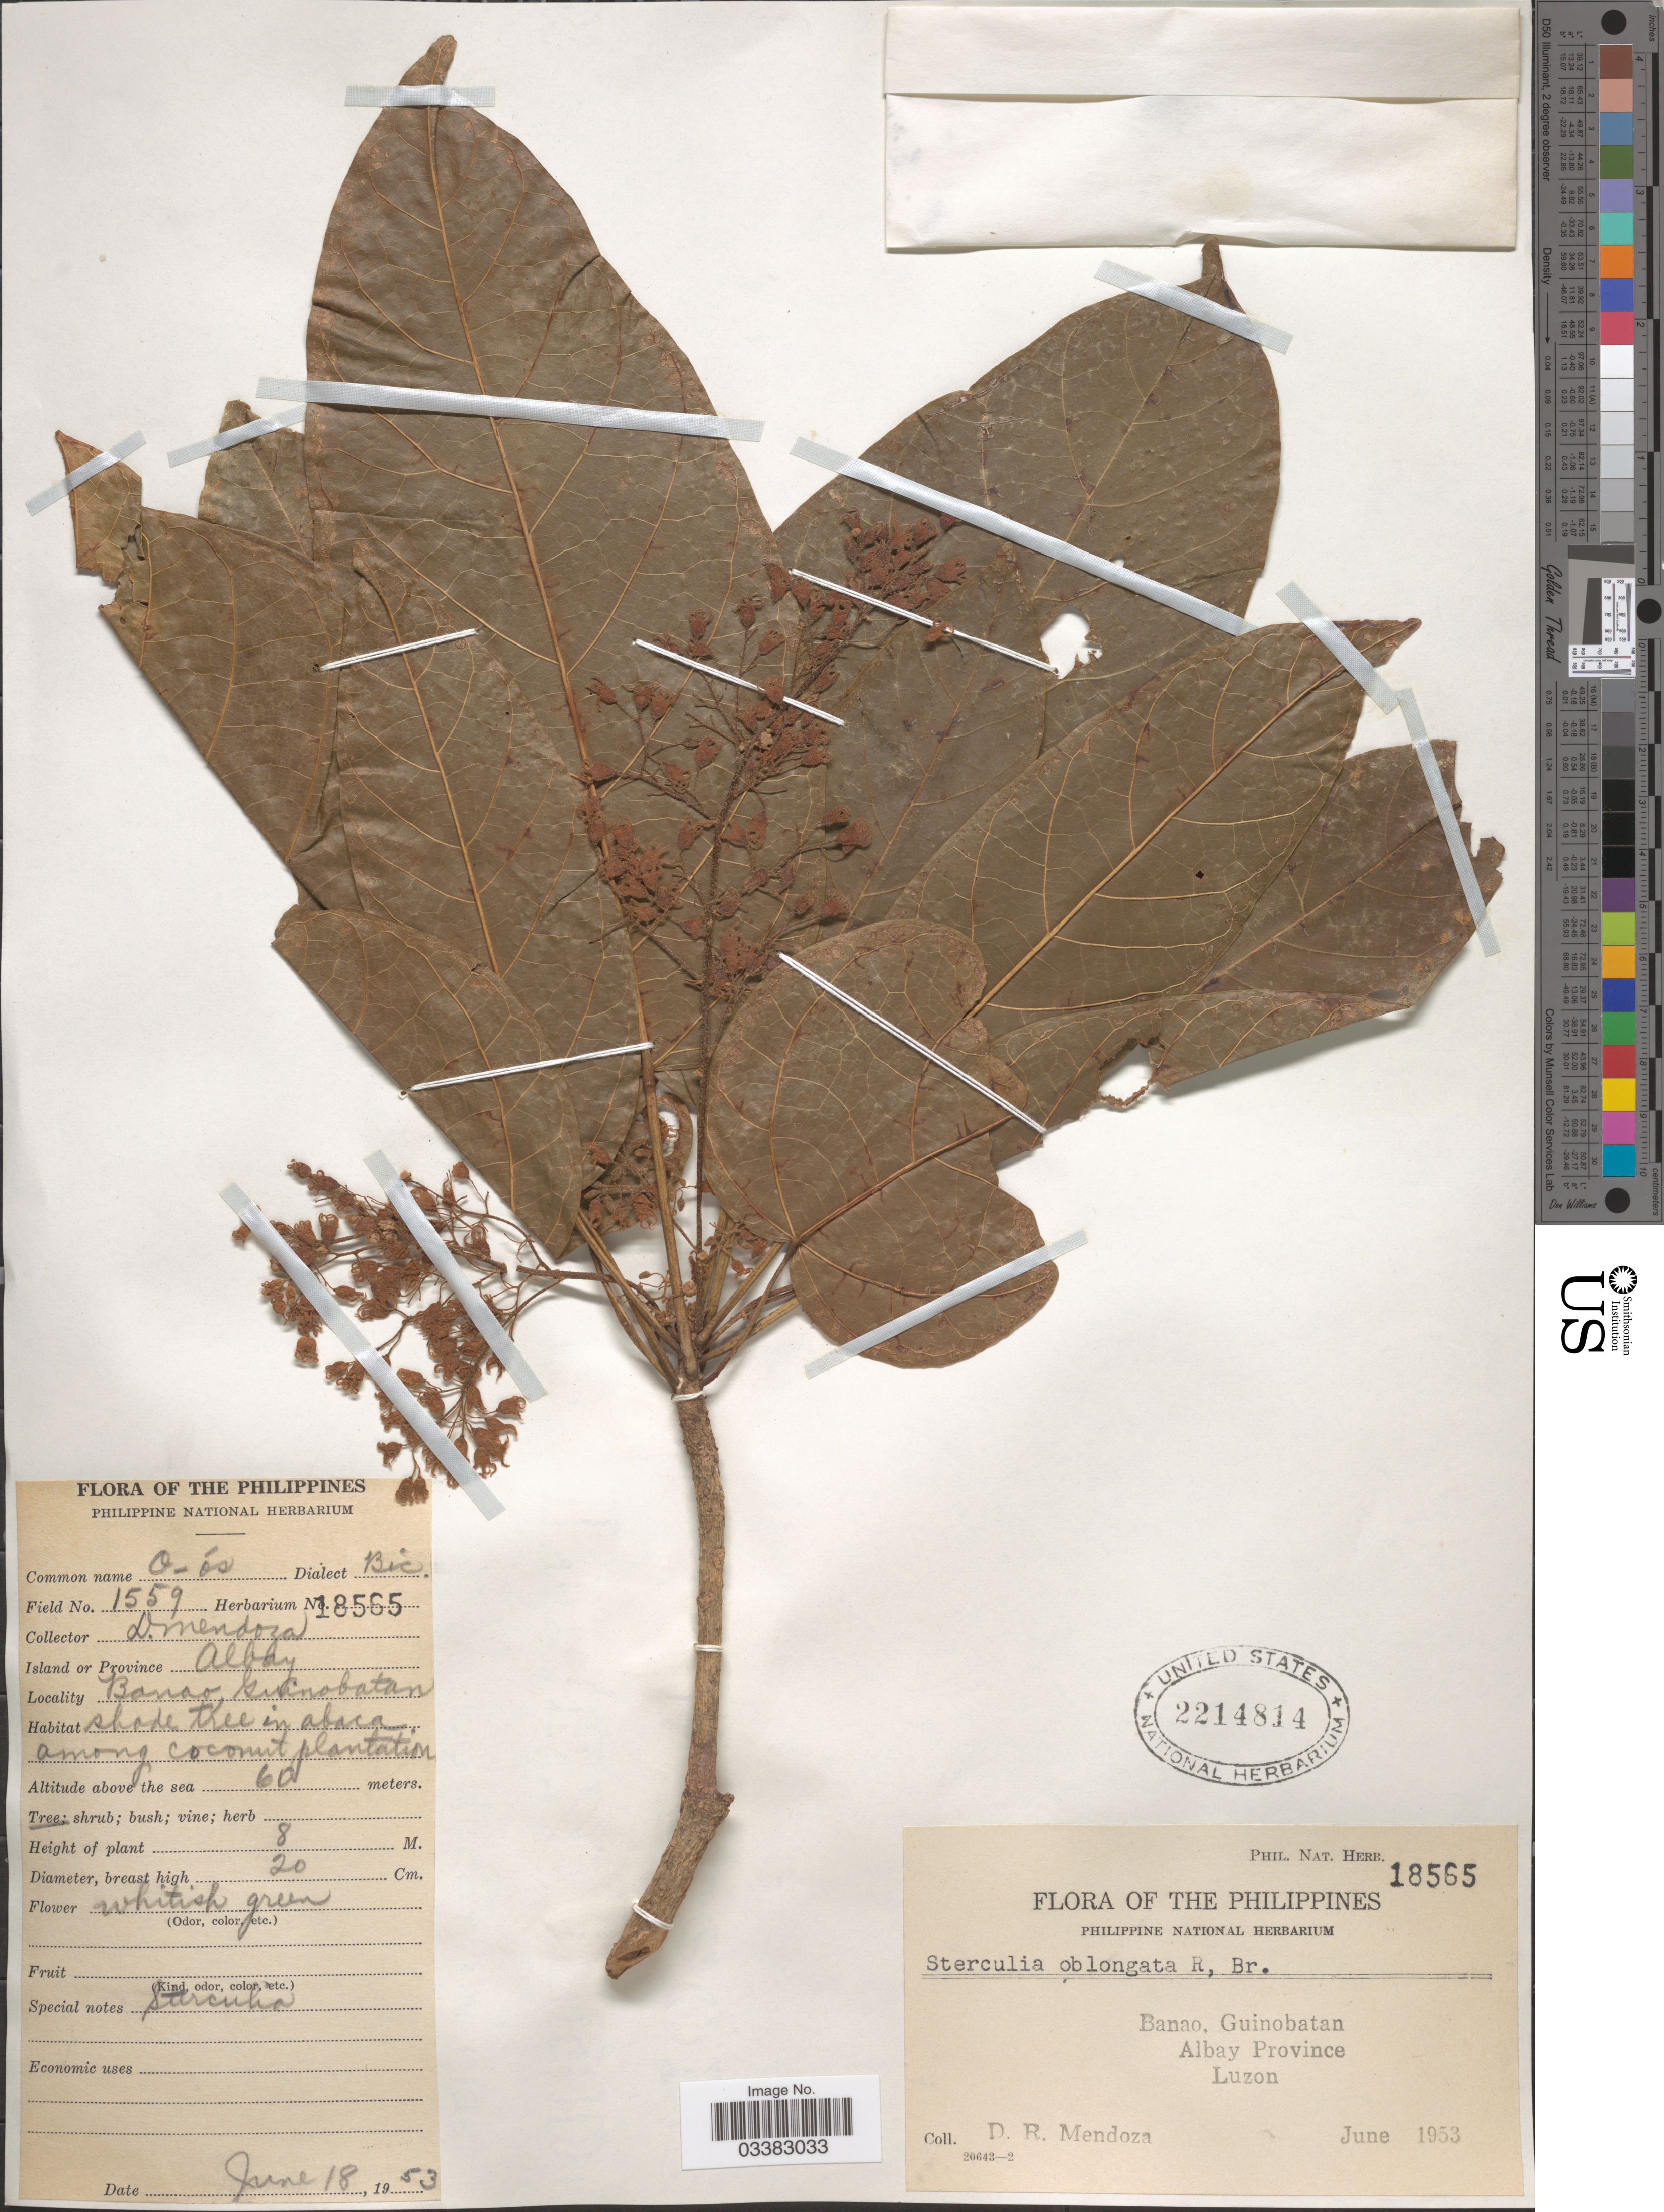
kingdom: Plantae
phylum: Tracheophyta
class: Magnoliopsida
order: Malvales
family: Malvaceae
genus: Sterculia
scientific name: Sterculia oblongata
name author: R. Br.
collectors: D. Mendoza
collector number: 1559/Phil. Nat. Herb. 18565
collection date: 1953-06-18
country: Philippines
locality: Banao, Guinobatan, Albay Province, Luzon.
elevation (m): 60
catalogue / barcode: US 2214814